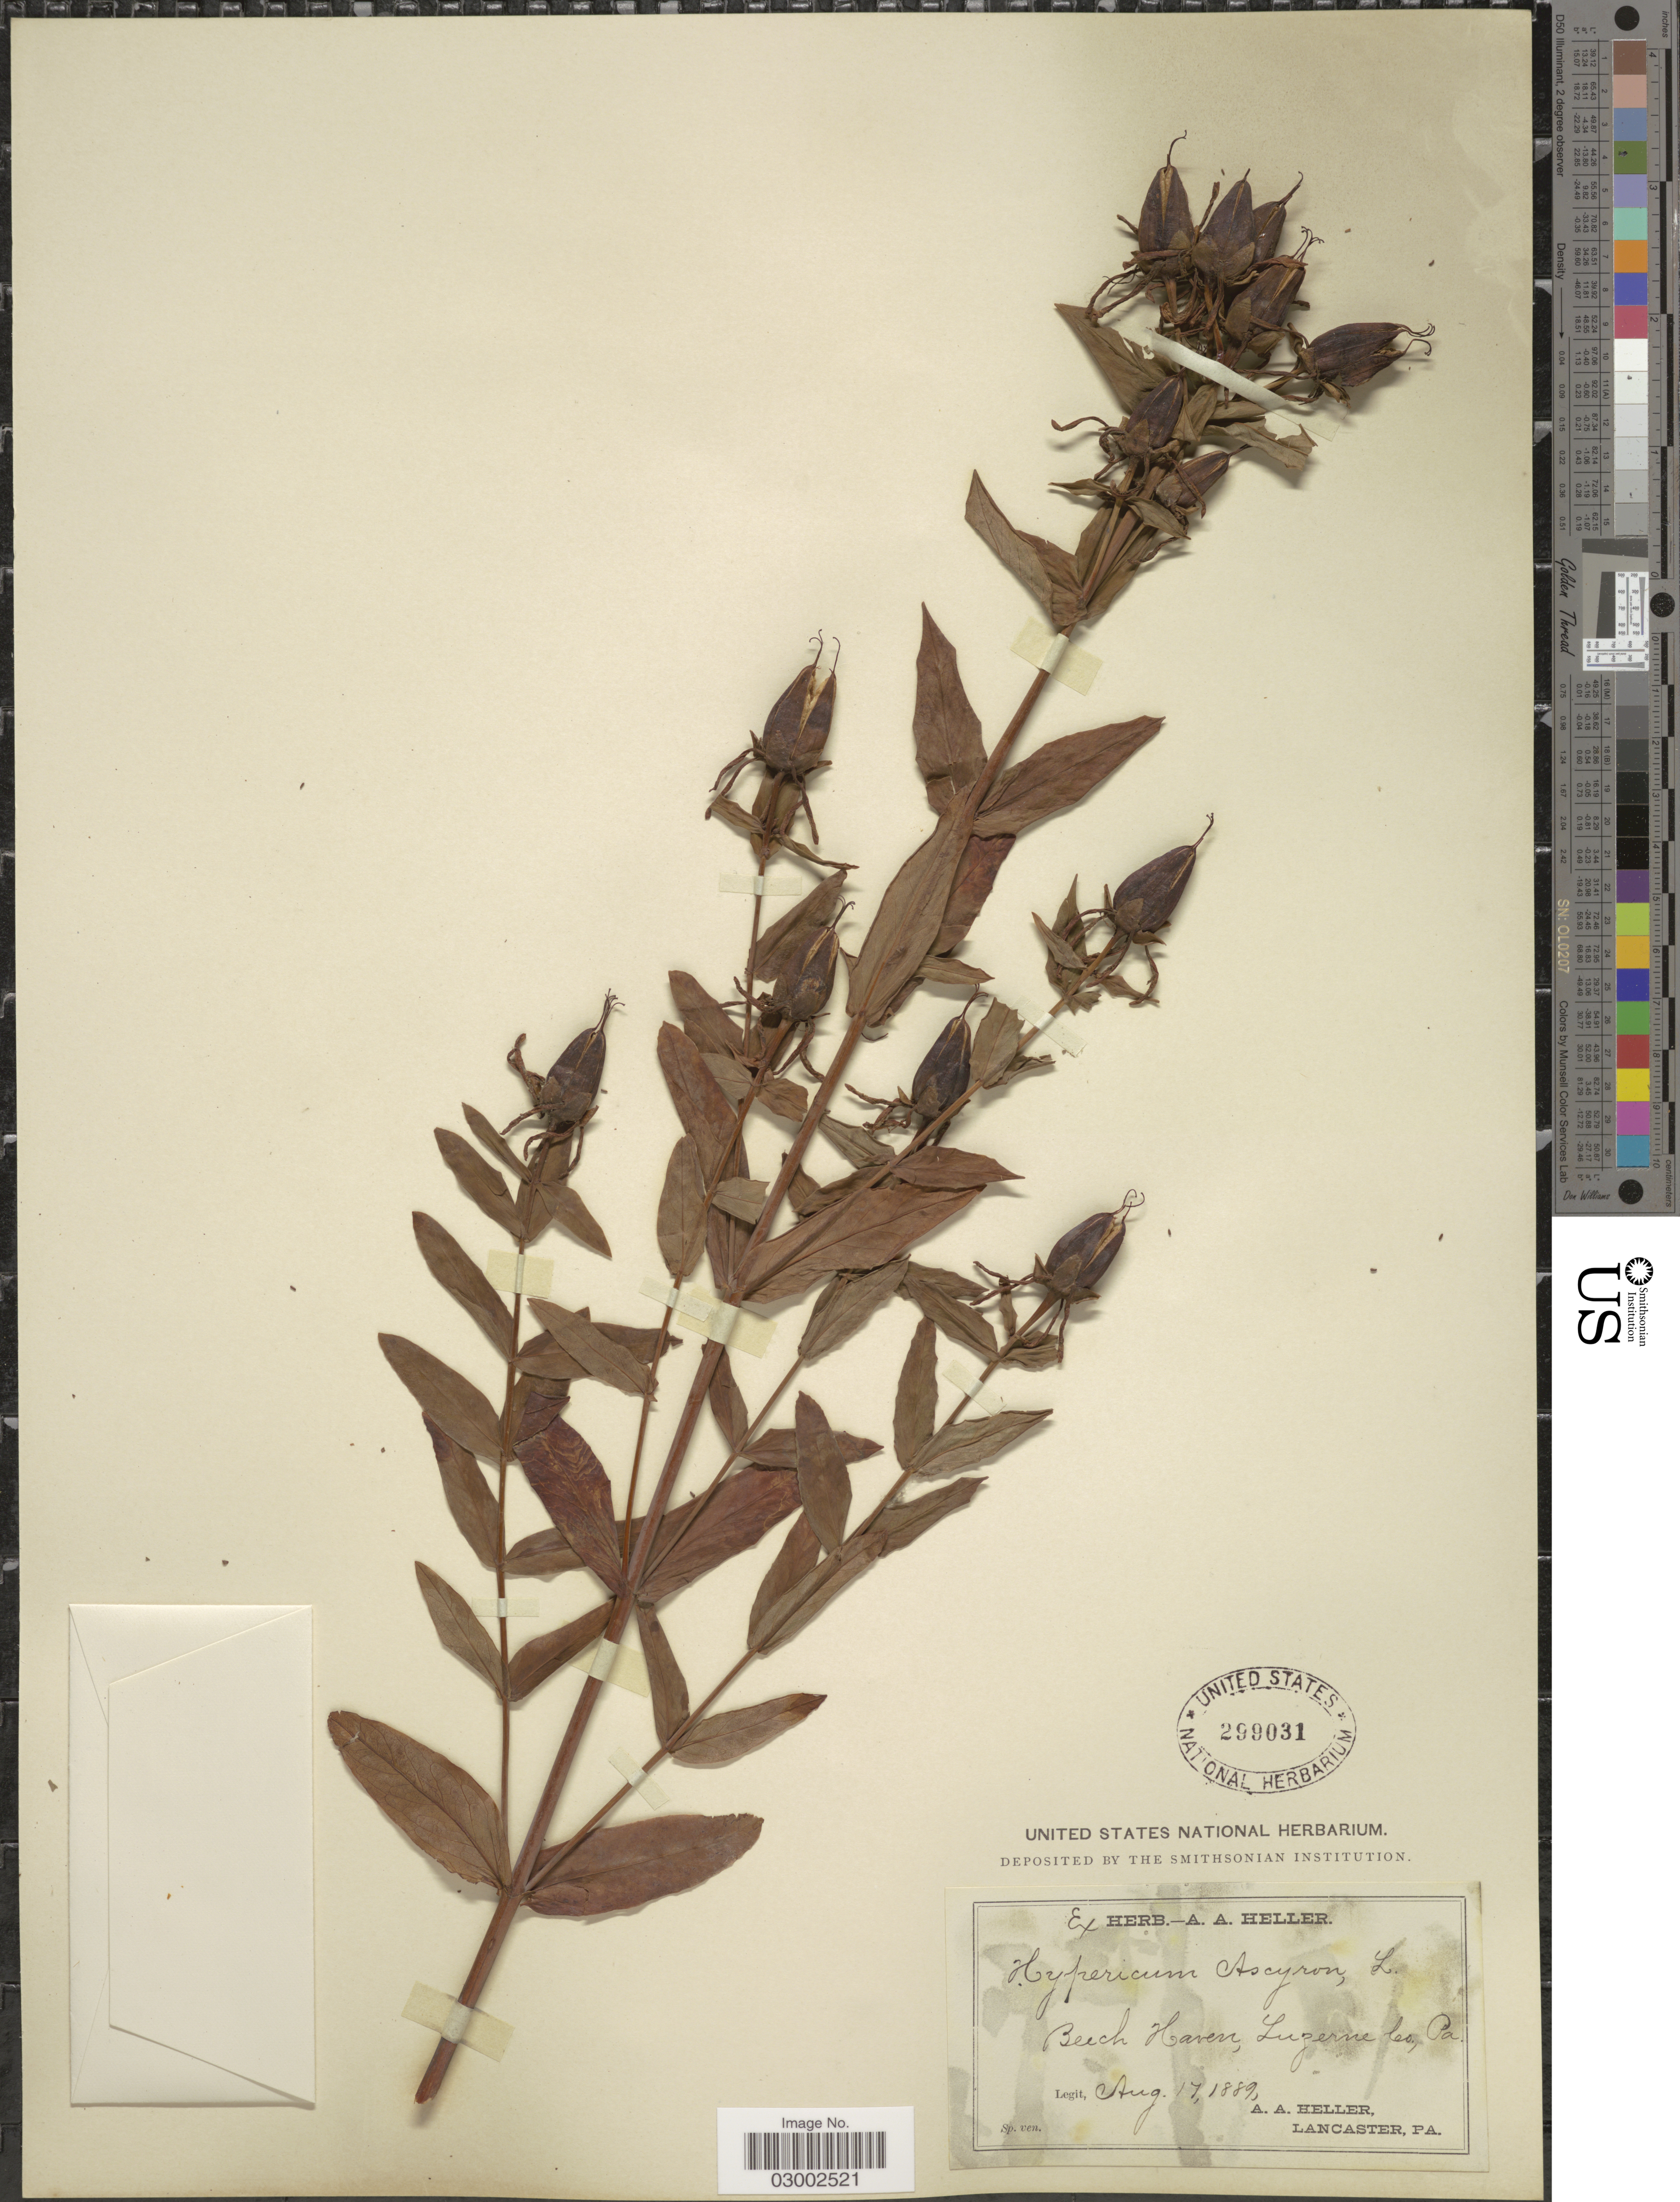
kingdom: Plantae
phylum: Tracheophyta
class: Magnoliopsida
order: Malpighiales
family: Hypericaceae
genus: Hypericum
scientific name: Hypericum ascyron subsp. pyramidatum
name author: (Aiton) N. Robson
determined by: Strong, Mark T., (BOT), Smithsonian Institution - National Museum of Natural History (UNITED STATES)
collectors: A. A. Heller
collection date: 1889-08-17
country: United States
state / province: Pennsylvania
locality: Beech Haven, Luzerne Co., Pa.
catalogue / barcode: US 299031